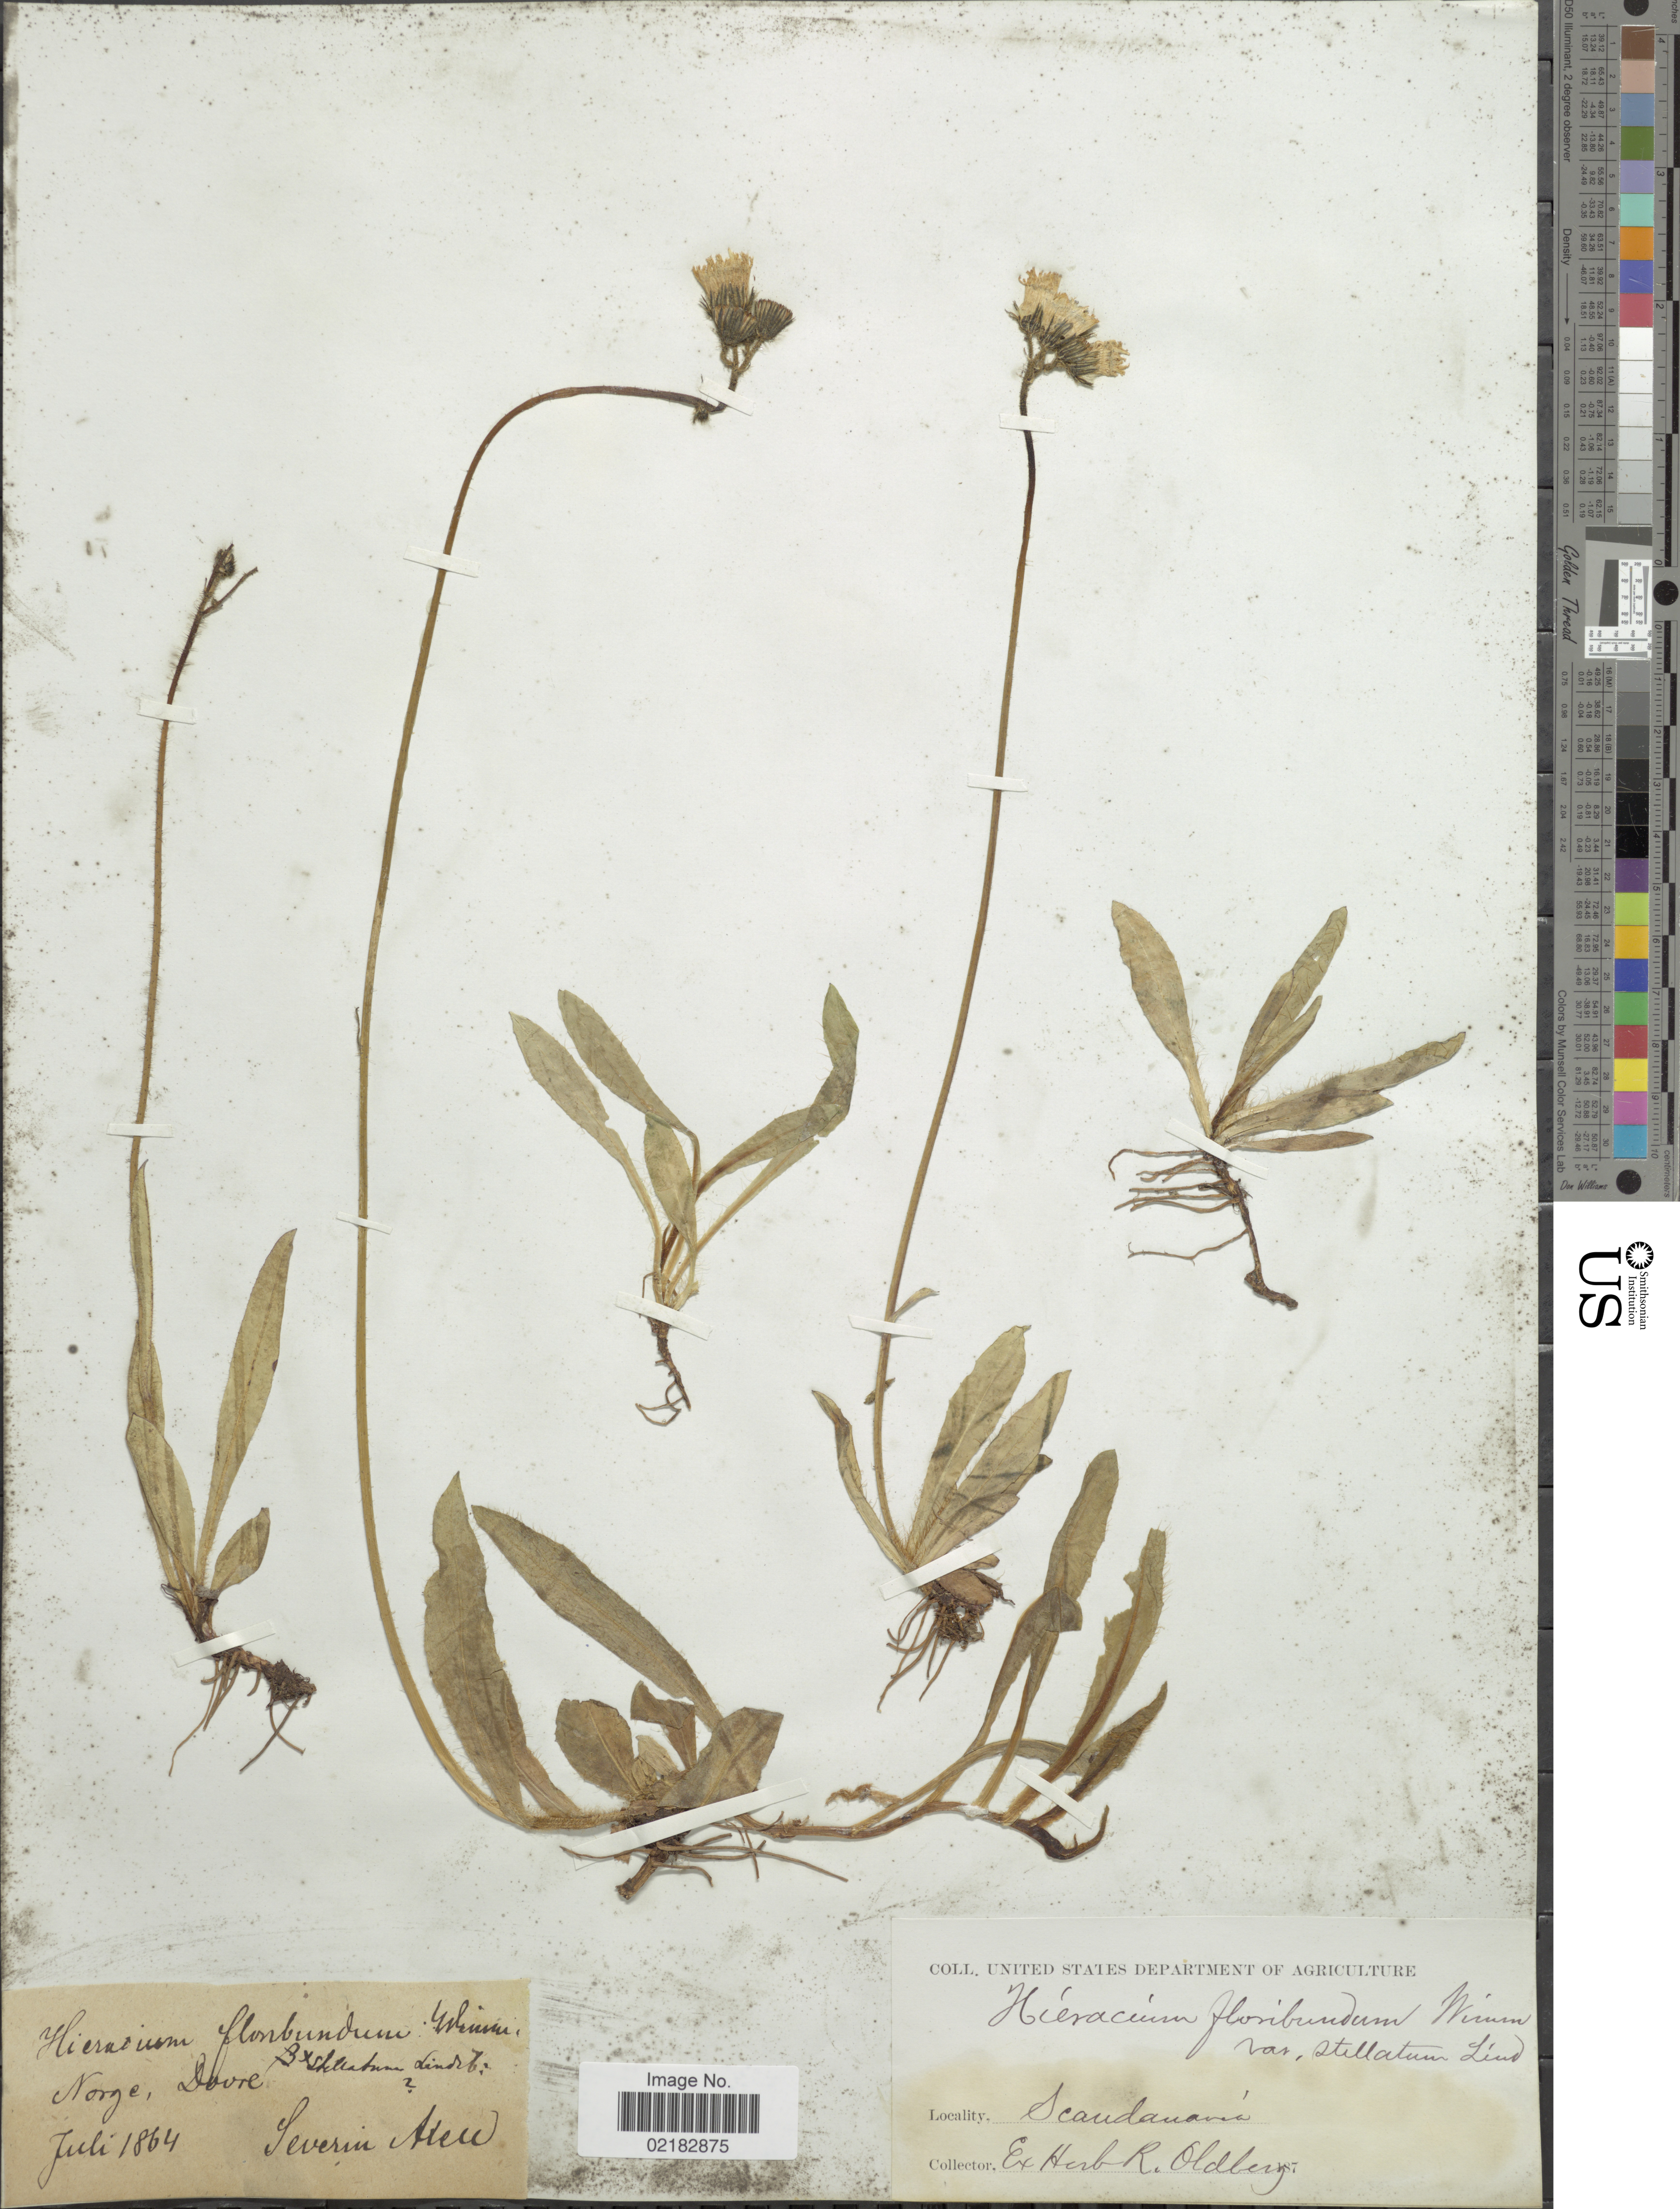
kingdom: Plantae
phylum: Tracheophyta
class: Magnoliopsida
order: Asterales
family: Asteraceae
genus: Pilosella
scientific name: Pilosella floribunda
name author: (Wimm. & Grab.) Fr. a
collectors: S. Axell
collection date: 1864-07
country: Norway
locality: Norge, Dovre, Scandinavia.